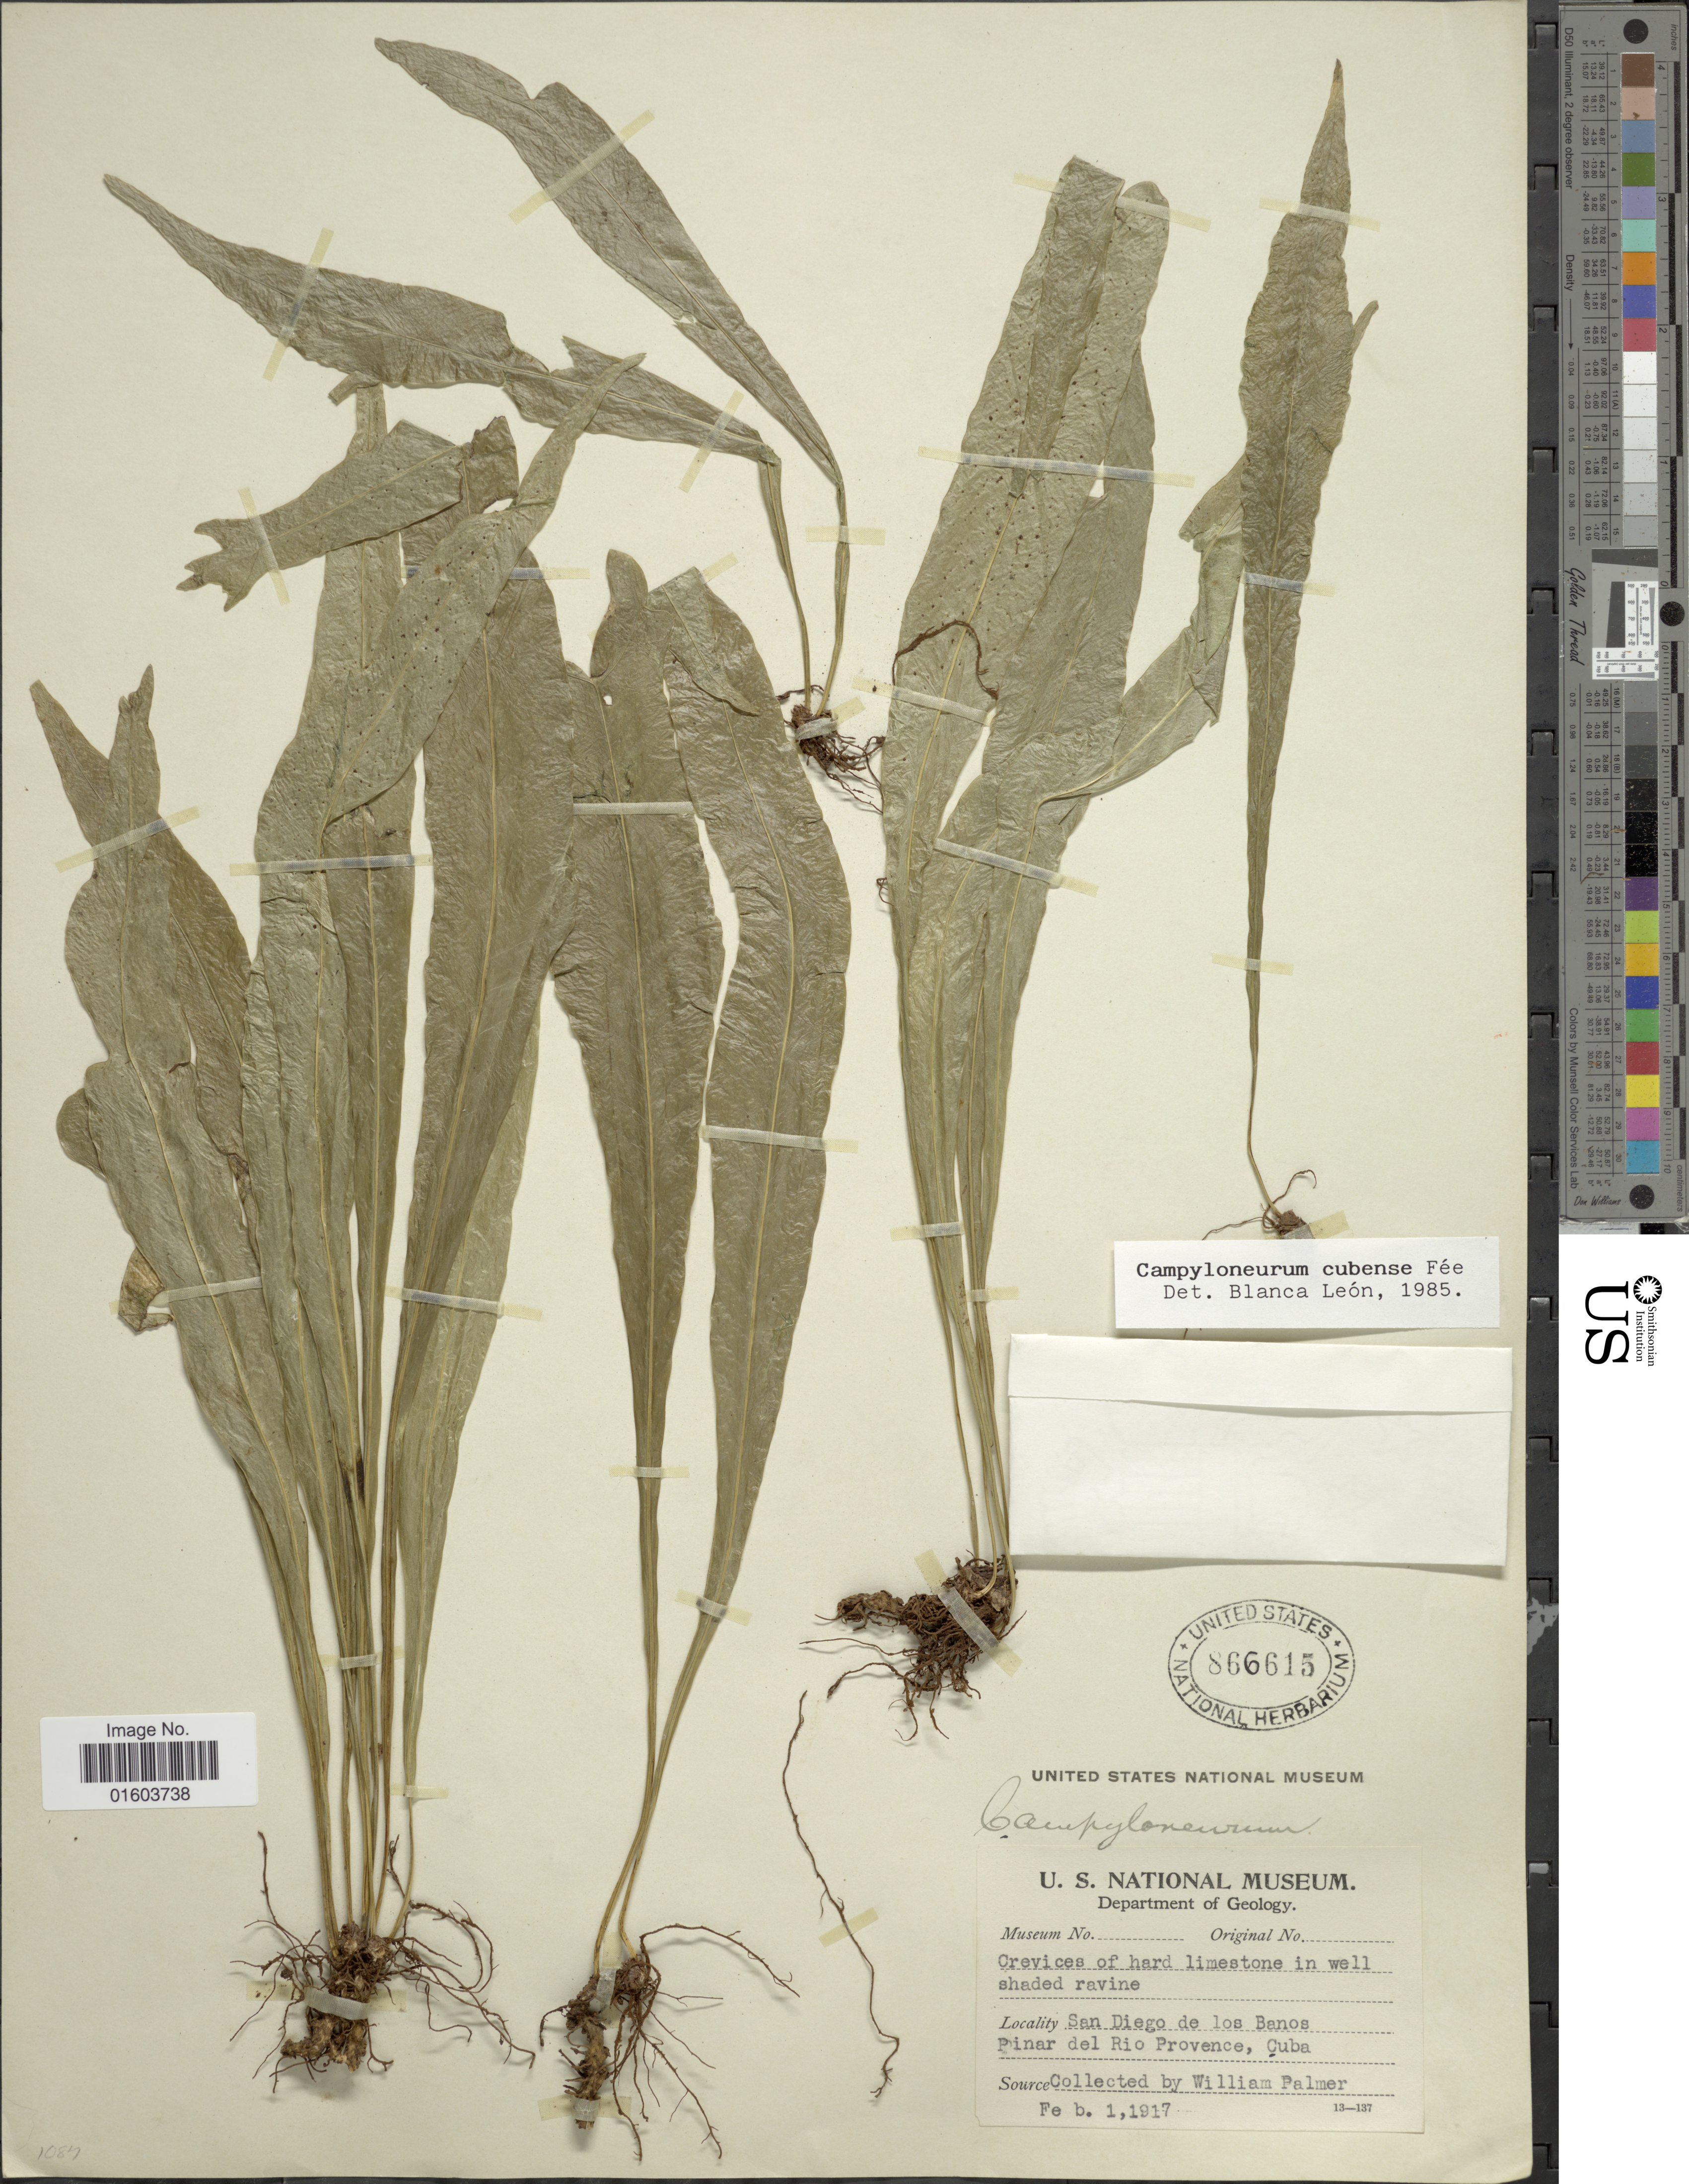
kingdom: Plantae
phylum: Tracheophyta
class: Polypodiopsida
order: Polypodiales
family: Polypodiaceae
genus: Campyloneurum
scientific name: Campyloneurum vexatum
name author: Ching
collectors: W. Palmer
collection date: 1917-02-01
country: Cuba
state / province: Pinar del Río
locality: San Diego de los Banos, Pinar del Rio Provence, Cuba.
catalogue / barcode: US 866615